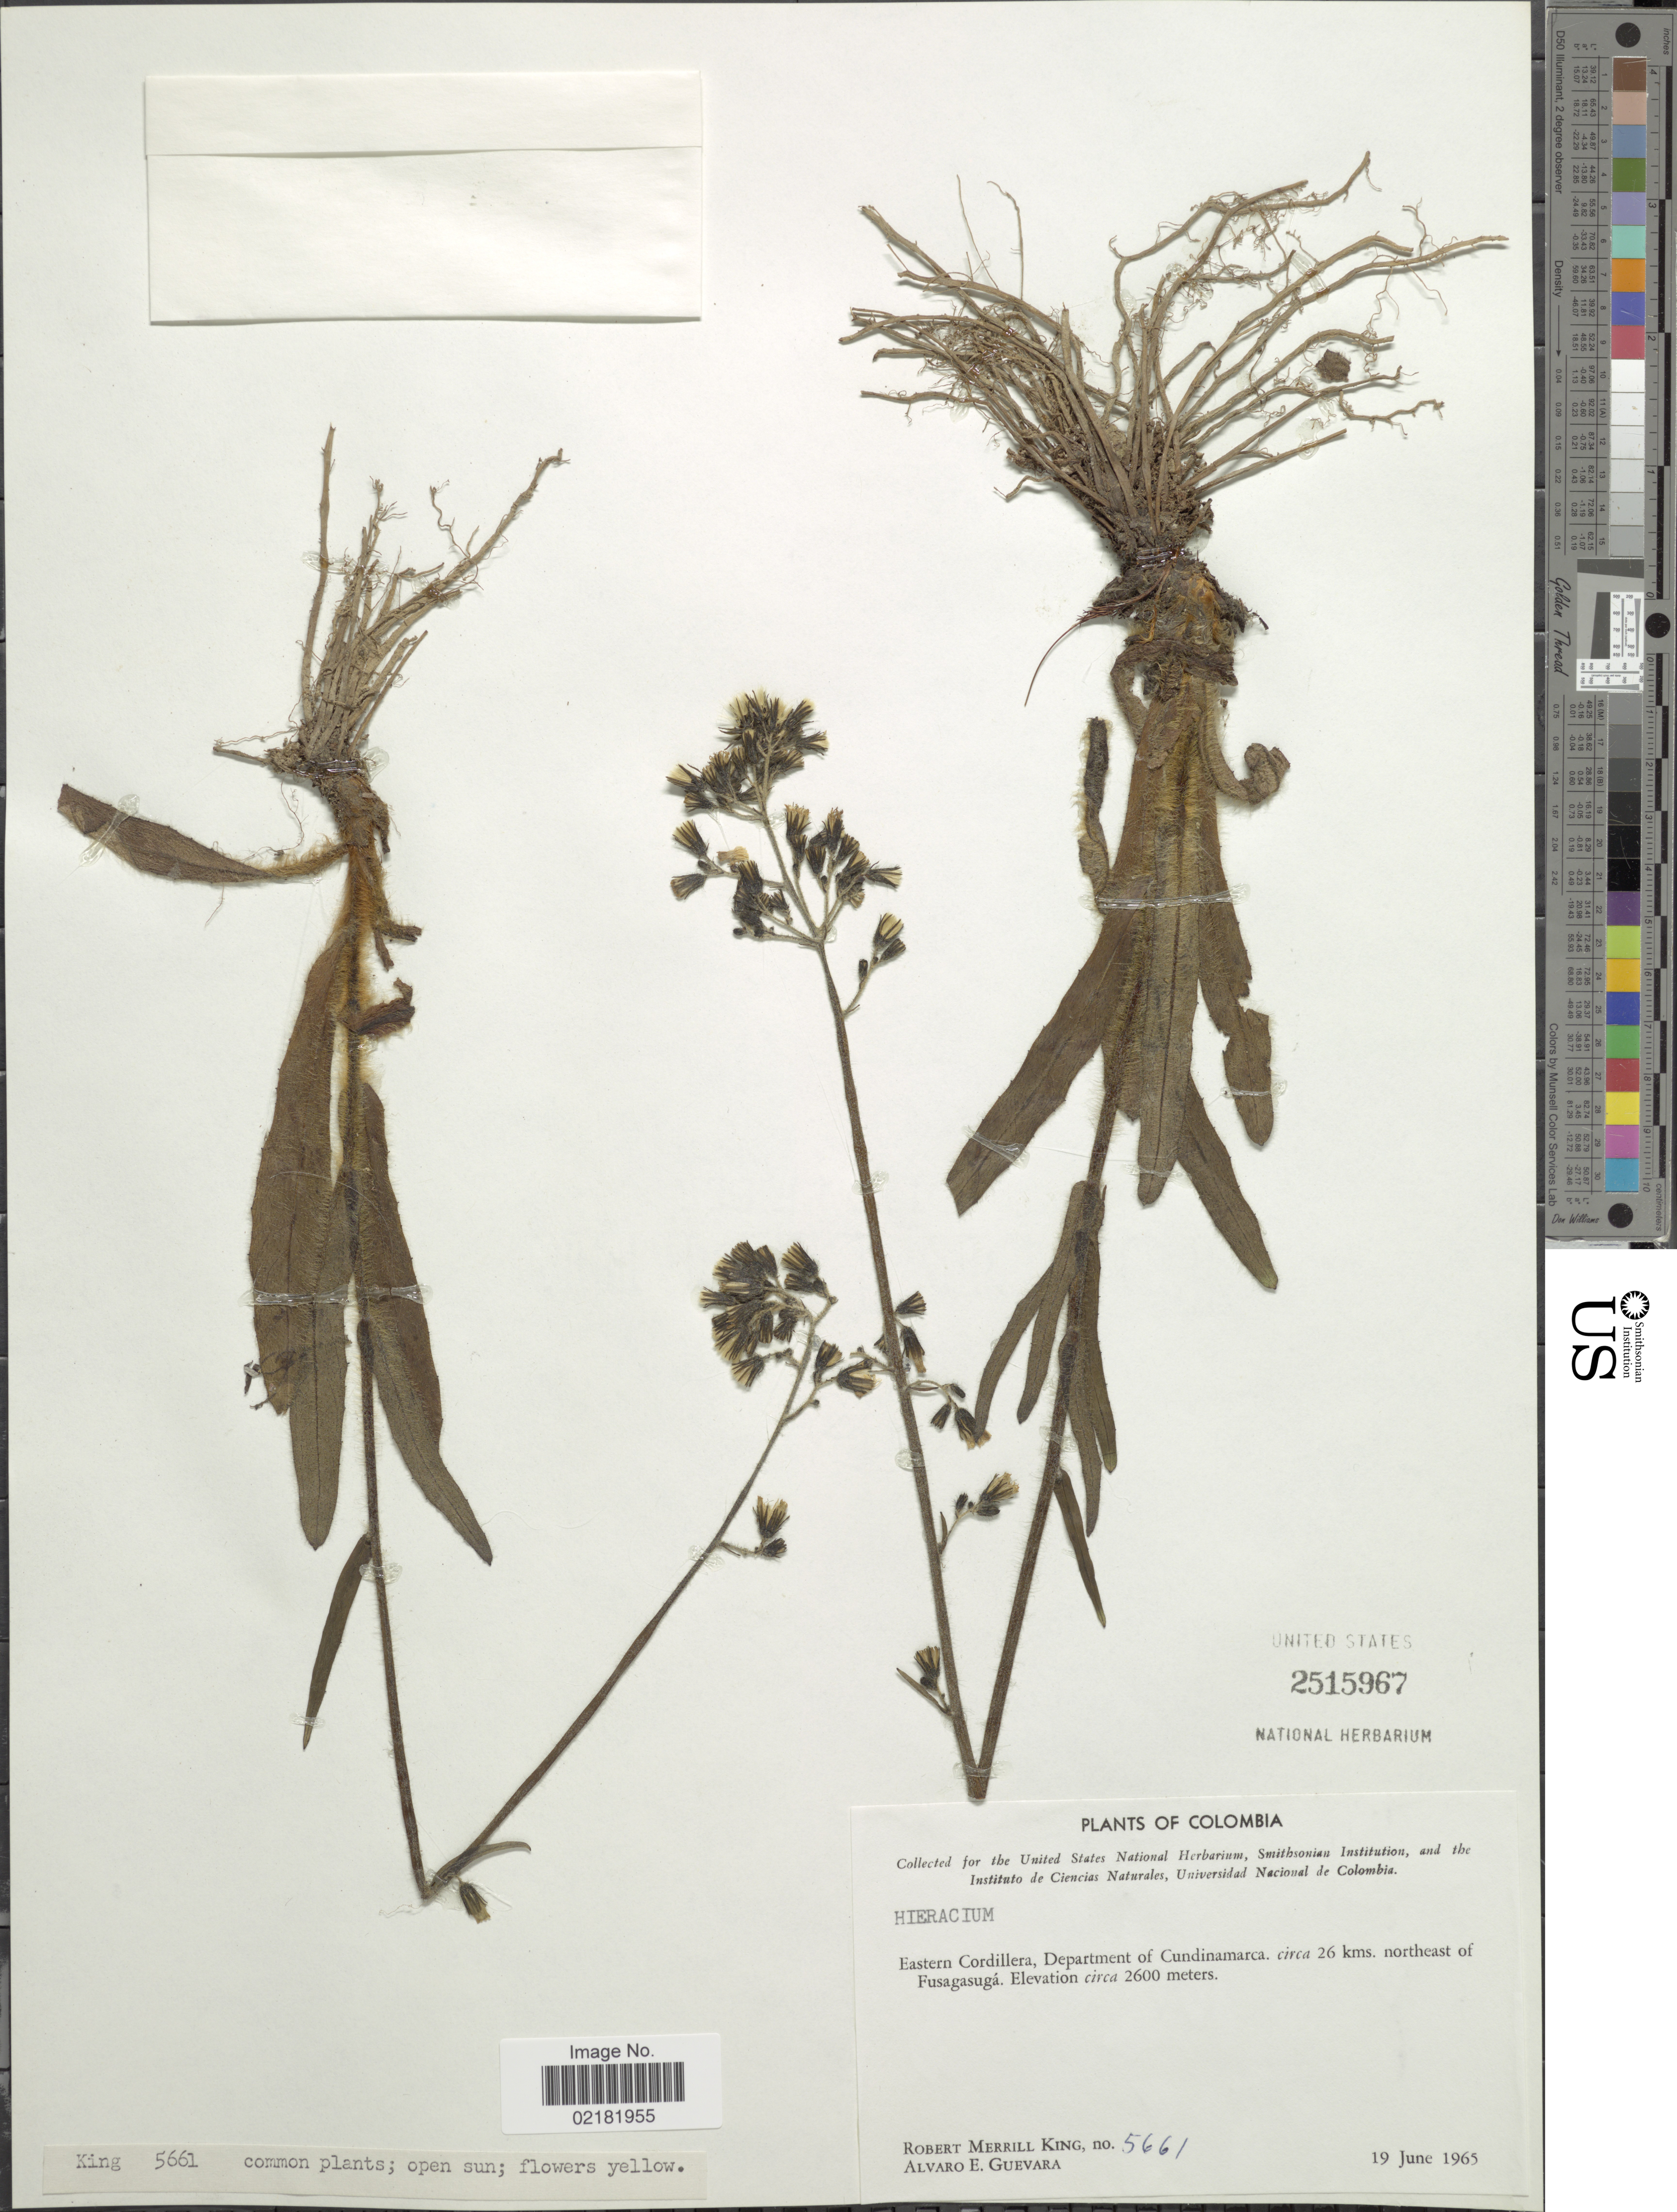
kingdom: Plantae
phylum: Tracheophyta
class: Magnoliopsida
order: Asterales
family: Asteraceae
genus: Hieracium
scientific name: Hieracium repandulare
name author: Druce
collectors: R. M. King & A. E. Guevara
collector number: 5661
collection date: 1965-06-19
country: Colombia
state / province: Cundinamarca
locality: Eastern Cundinamarca, circa 26 kms. northeast of Fusagasuga.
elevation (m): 2600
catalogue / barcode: US 2515967